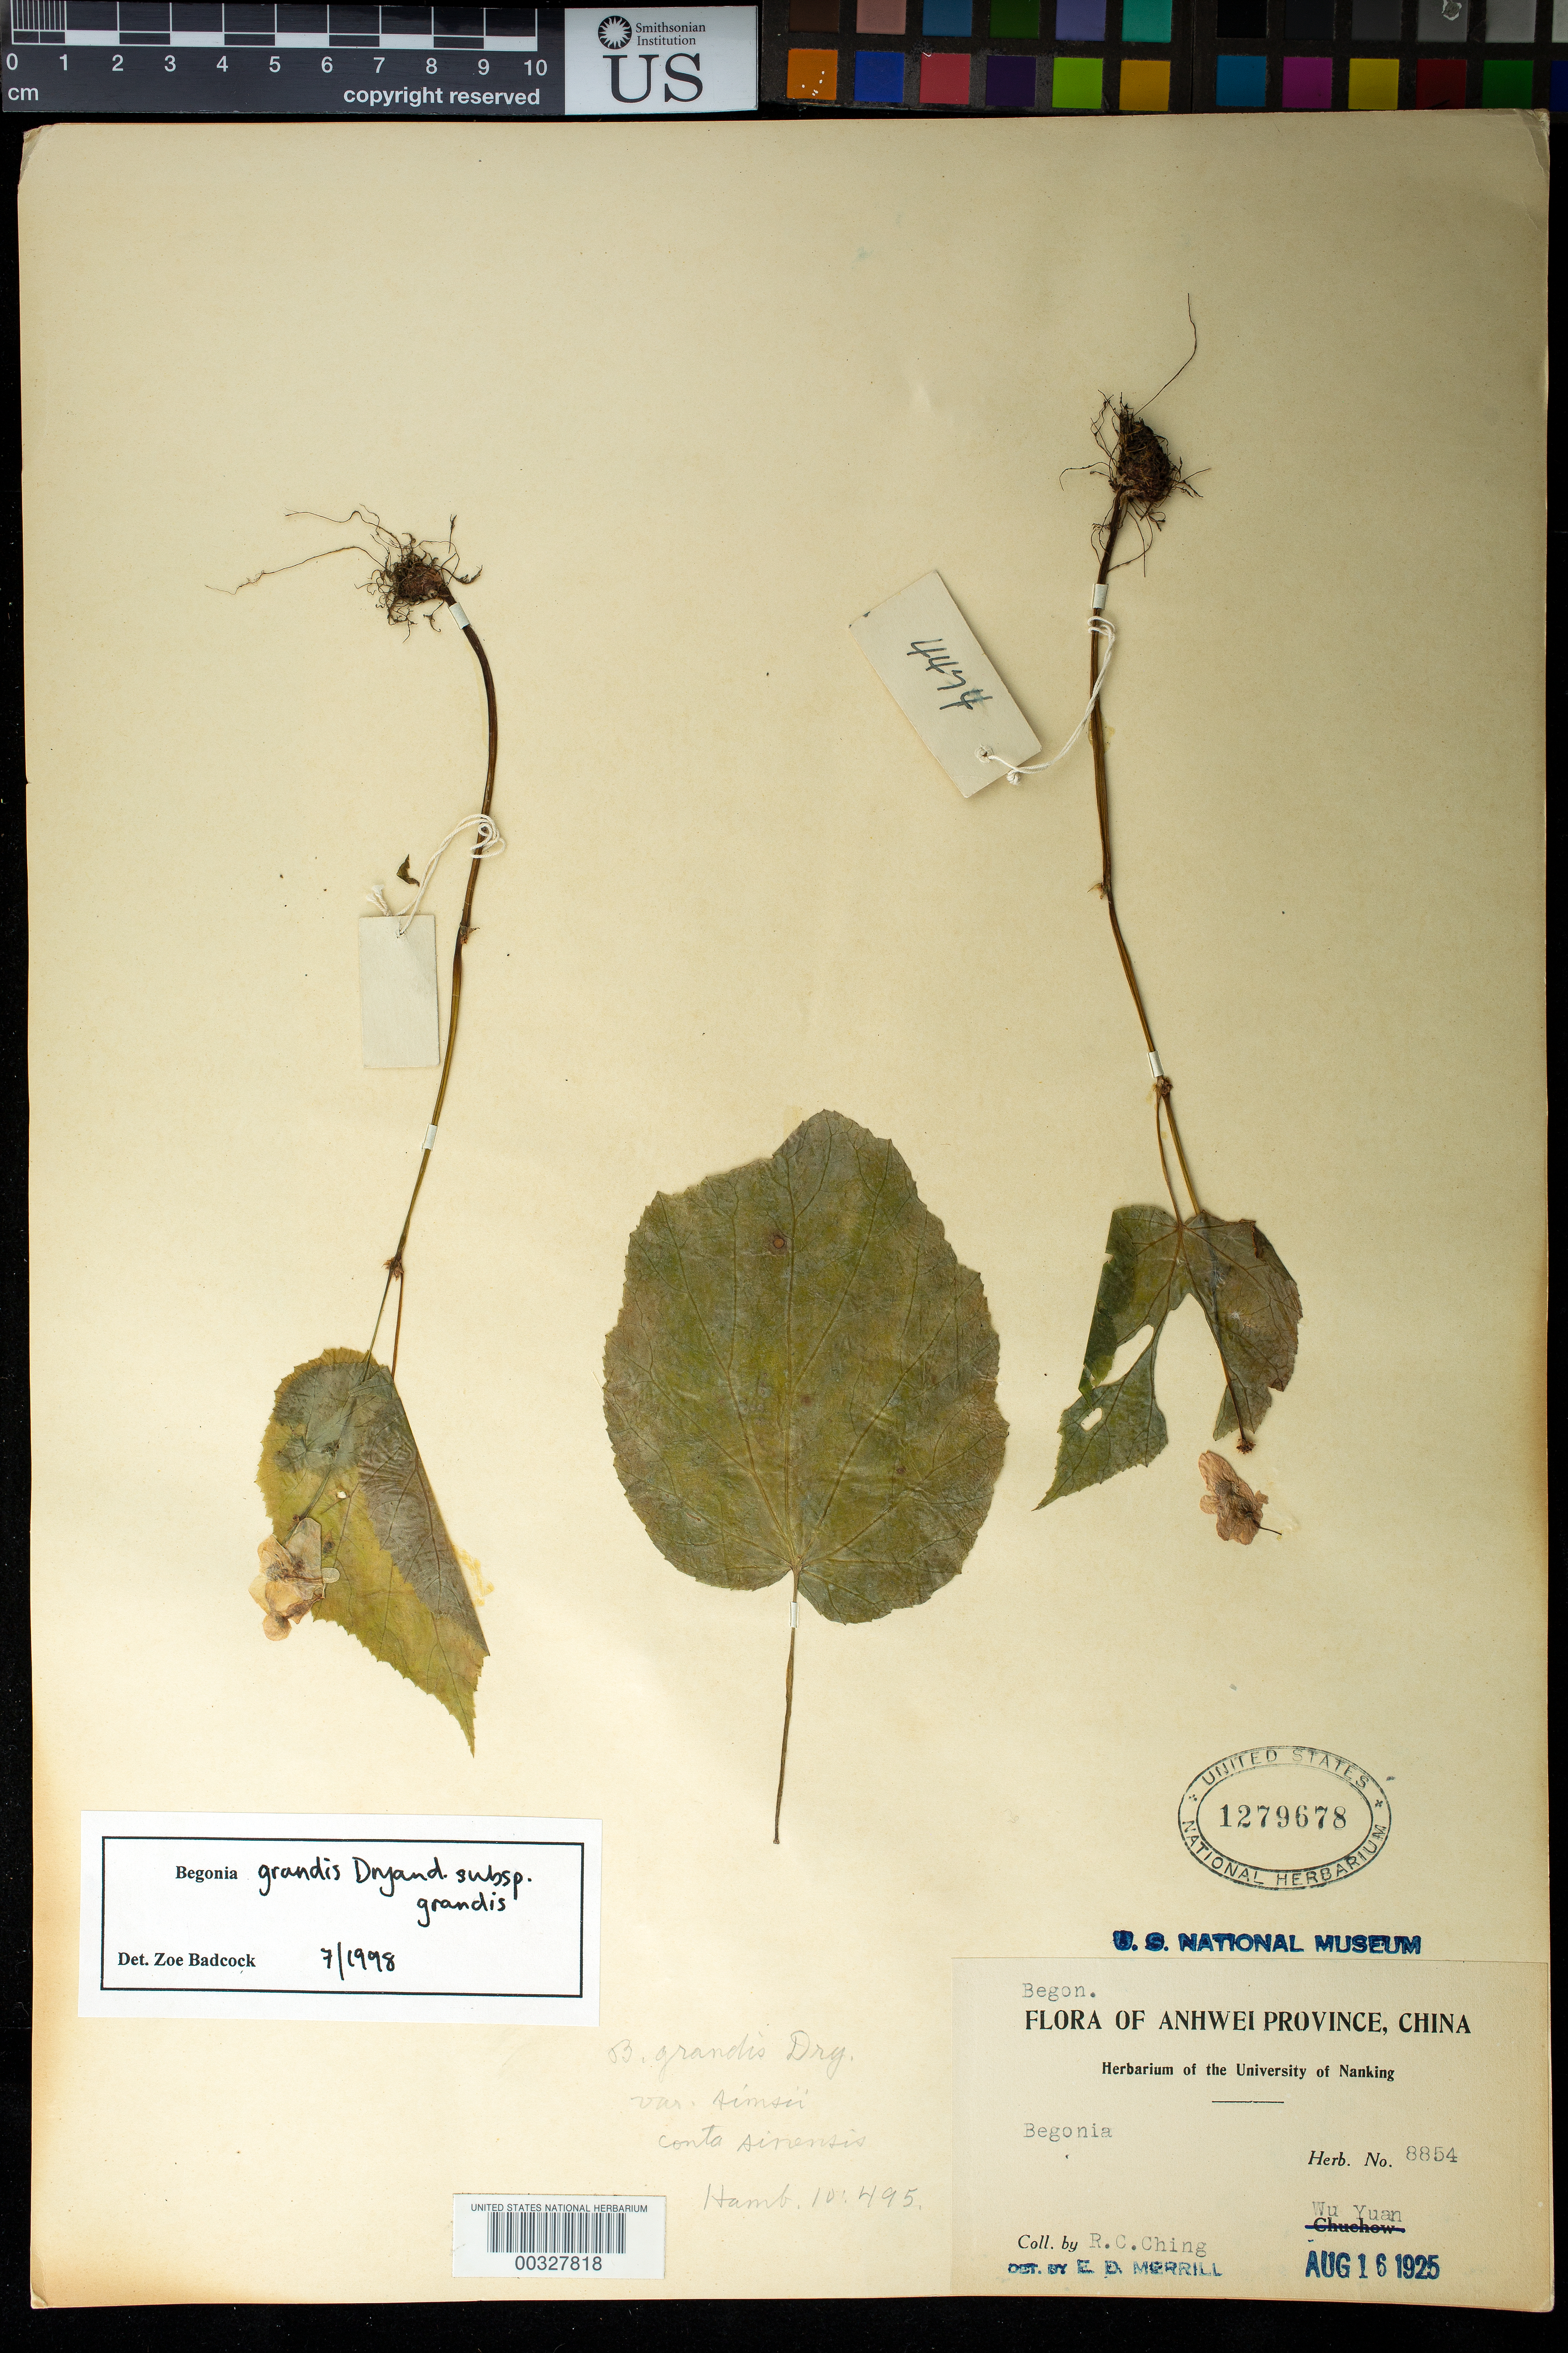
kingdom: Plantae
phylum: Tracheophyta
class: Magnoliopsida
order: Cucurbitales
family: Begoniaceae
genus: Begonia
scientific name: Begonia grandis subsp. grandis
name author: Dryand.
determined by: Badcock, Z.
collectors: R. C. Ching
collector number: Herb. no. 8854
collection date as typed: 16 Aug 1925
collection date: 1925-08-16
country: China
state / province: Anhui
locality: Wu yuan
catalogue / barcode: US 1279678